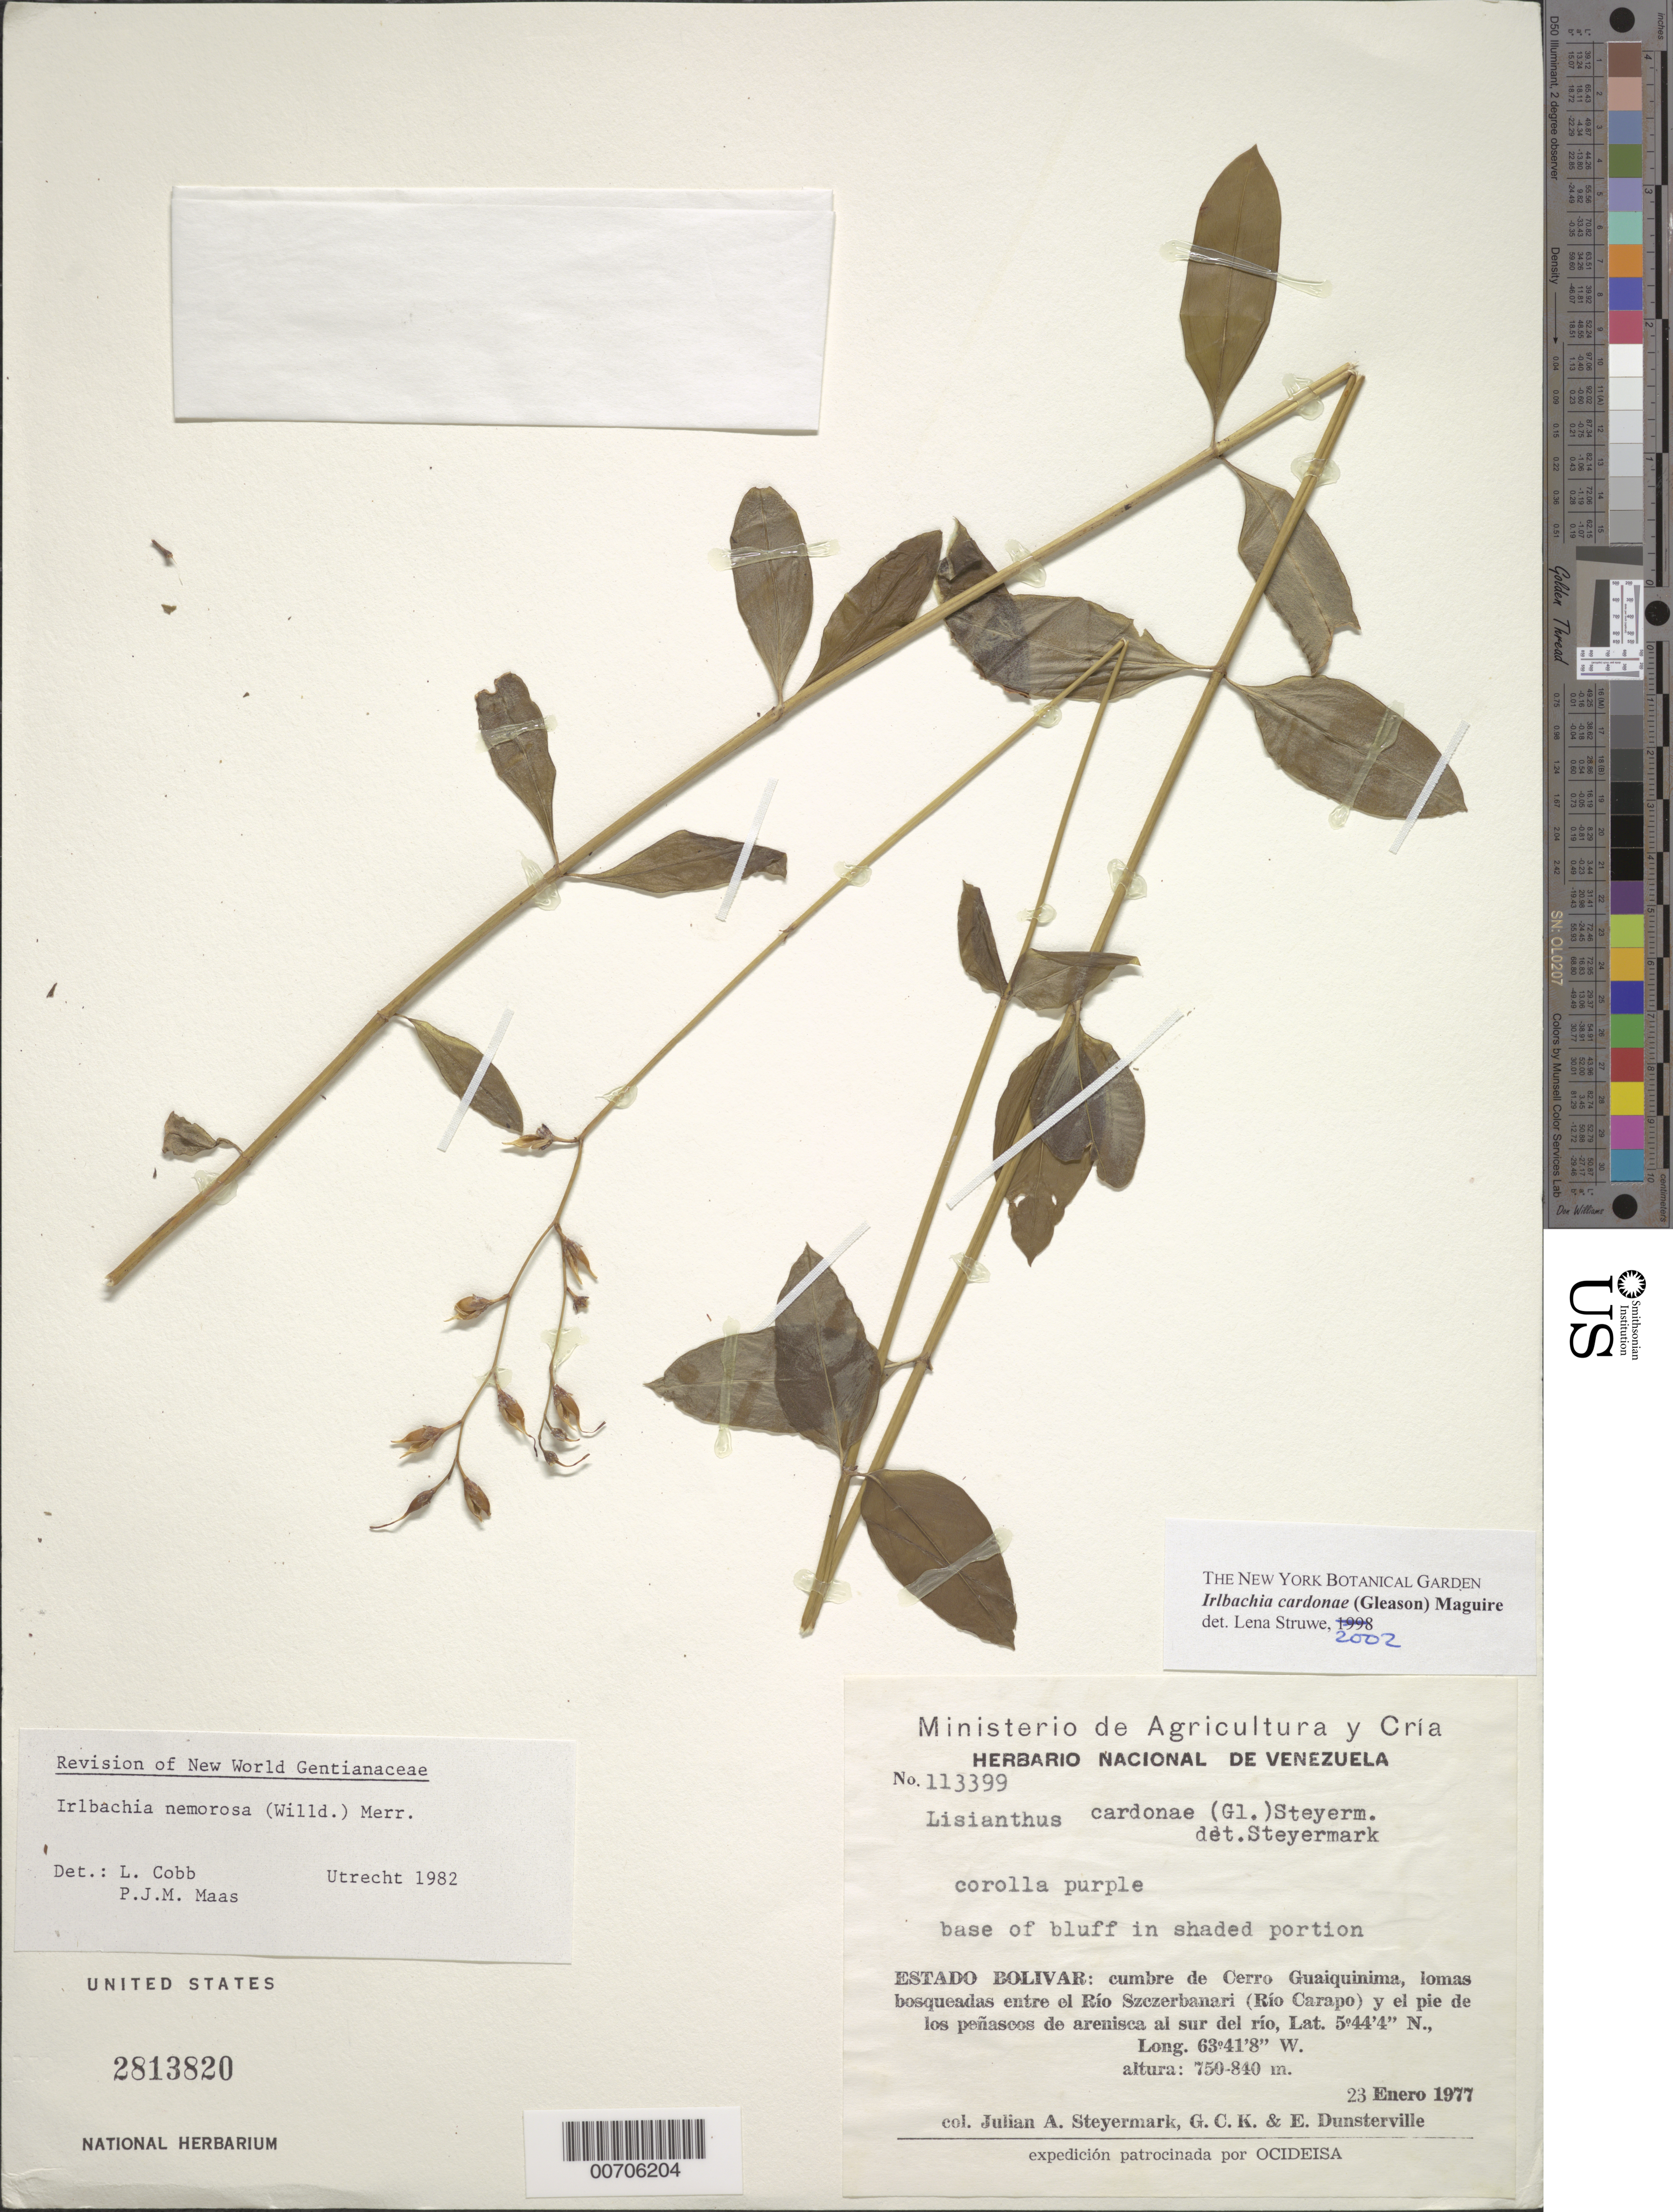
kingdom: Plantae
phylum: Tracheophyta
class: Magnoliopsida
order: Gentianales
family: Gentianaceae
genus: Irlbachia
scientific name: Irlbachia cardonae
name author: (Gleason) Maguire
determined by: Struwe, L.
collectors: J. Steyermark, G. C. K. Dunsterville & E. Dunsterville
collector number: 113399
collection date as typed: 20-Jan-77 to 25-Jan-77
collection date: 1977-01-20/1977-01-25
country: Venezuela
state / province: Bolívar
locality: Cerro Guaiquinima, Salto del Río Szczerbanari (Río Carapo)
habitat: Base of bluff in shaded portion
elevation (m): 750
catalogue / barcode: US 2813820